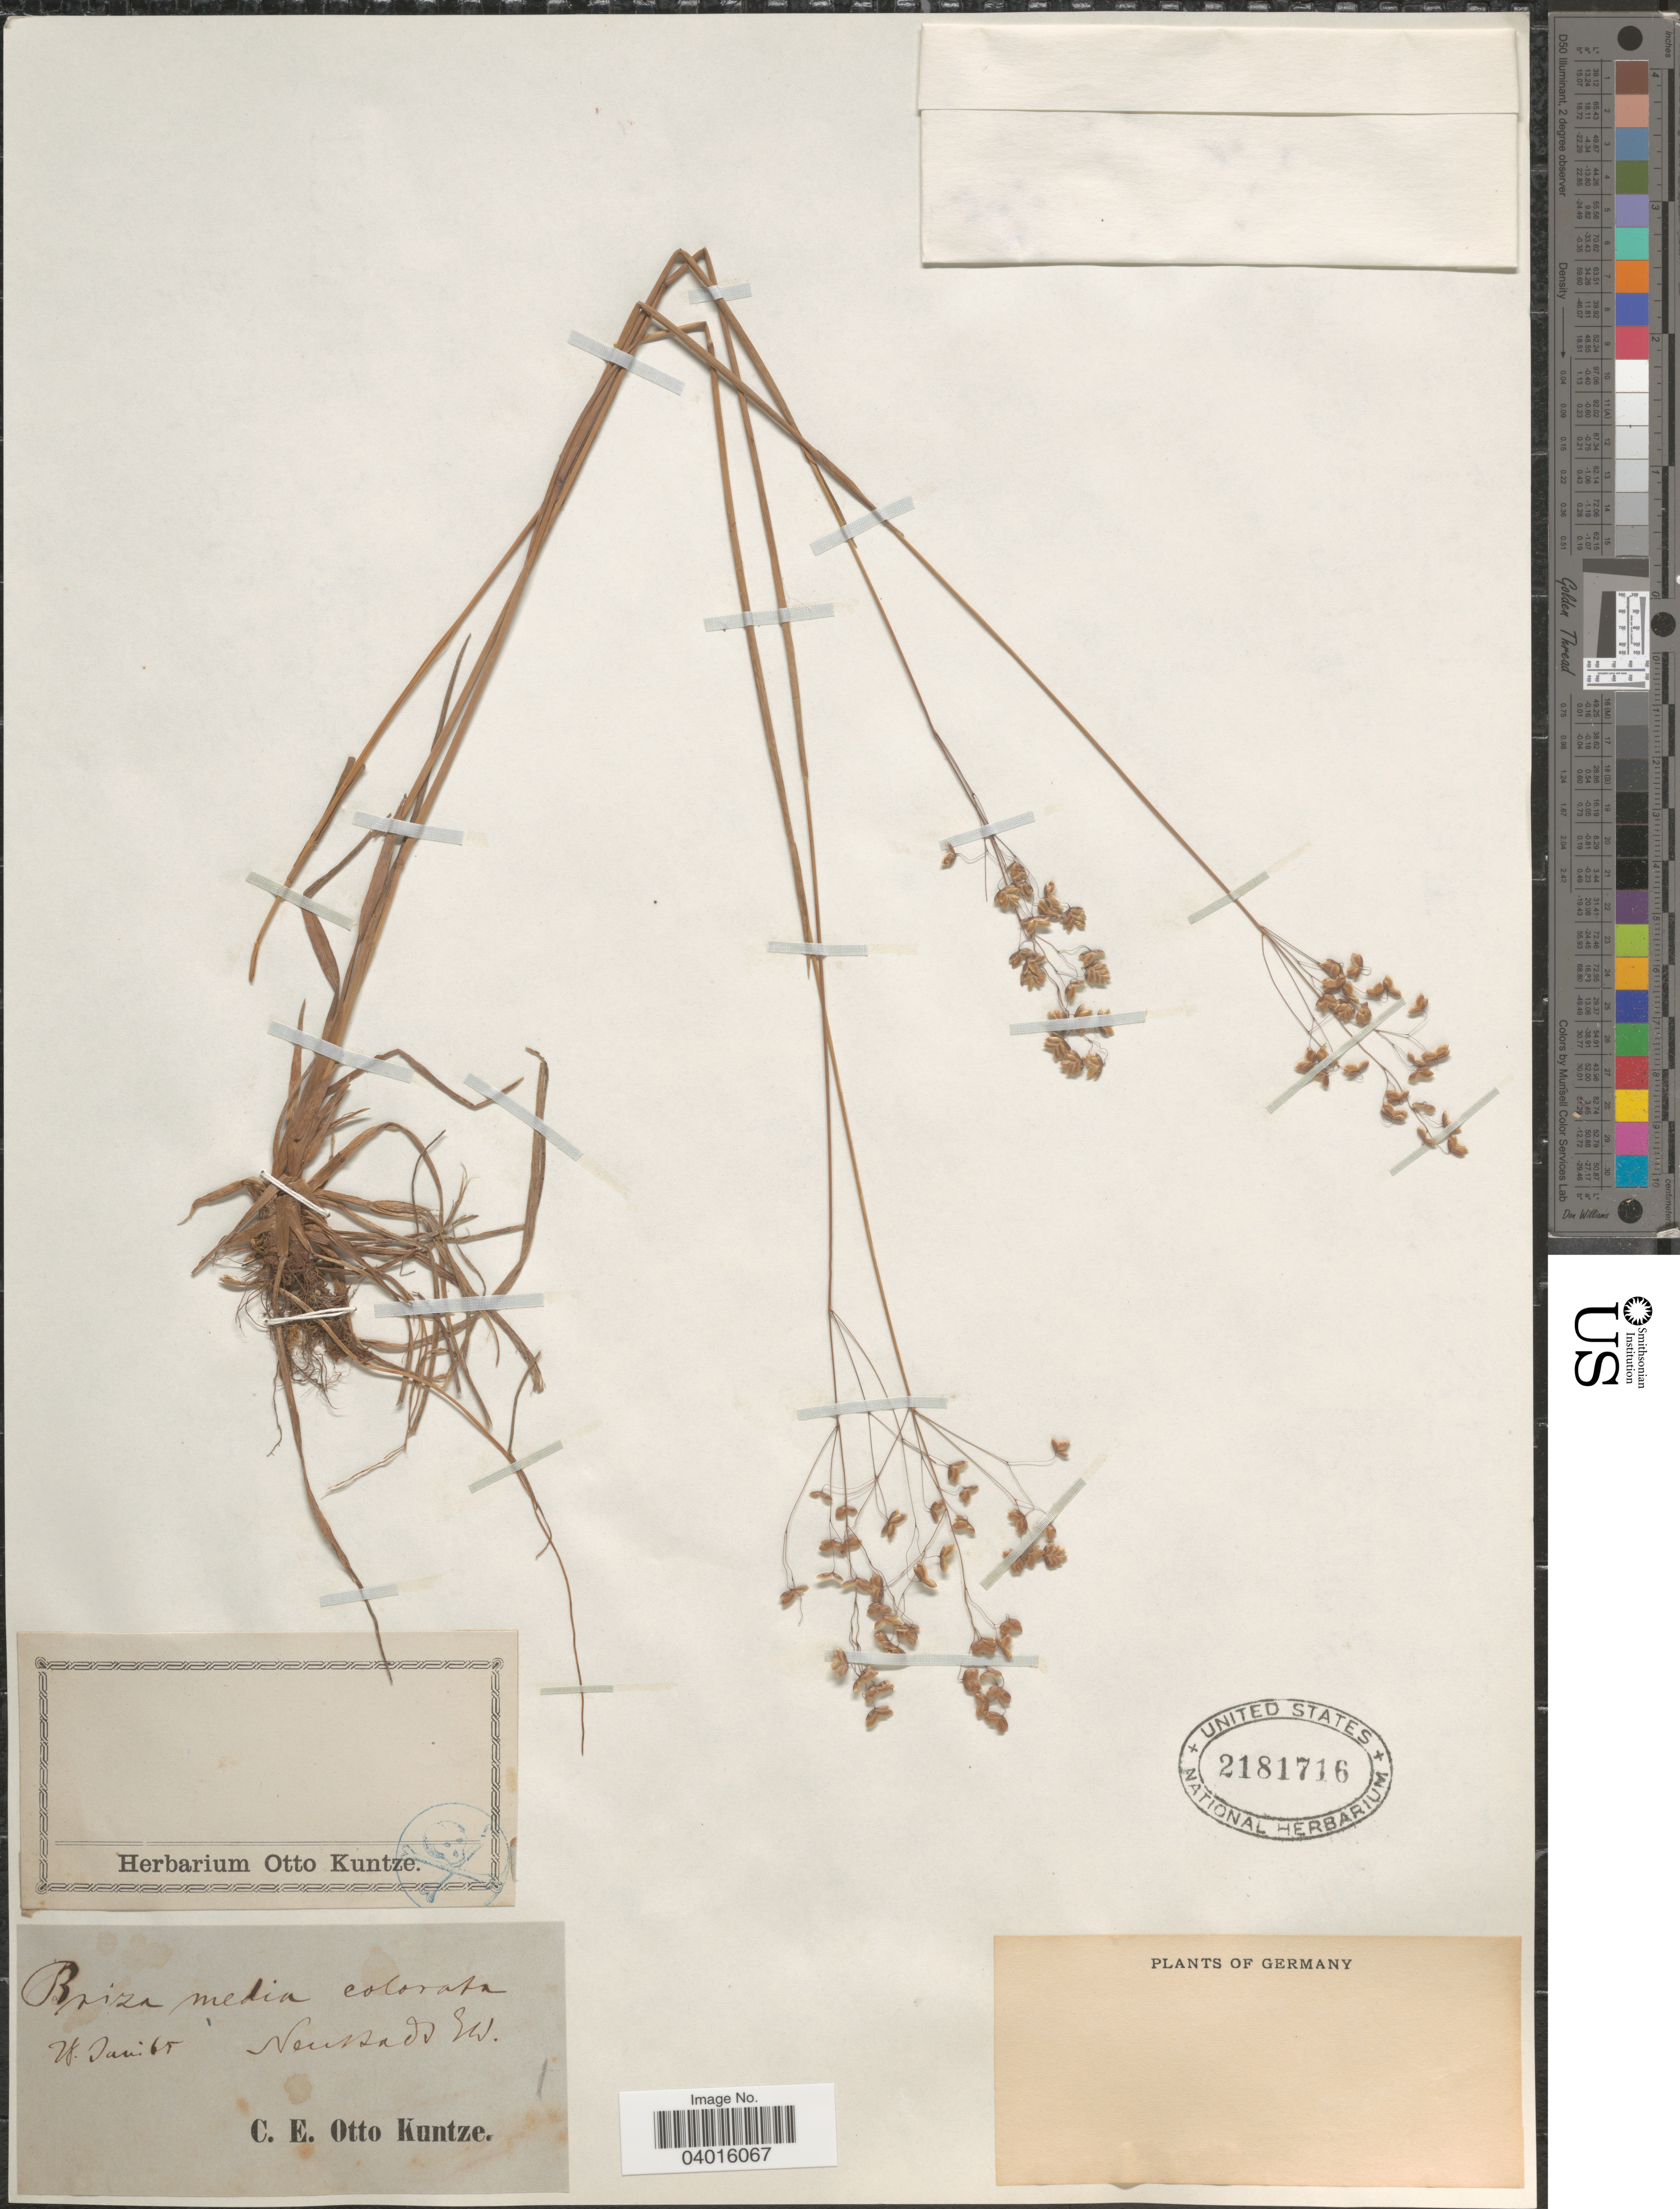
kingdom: Plantae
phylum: Tracheophyta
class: Liliopsida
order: Poales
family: Poaceae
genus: Briza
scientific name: Briza media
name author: L.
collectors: C.E.O. Kuntze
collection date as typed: Transcribed d/m/y: 28/1/65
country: Germany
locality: Neustadt EW.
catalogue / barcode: US 2181716